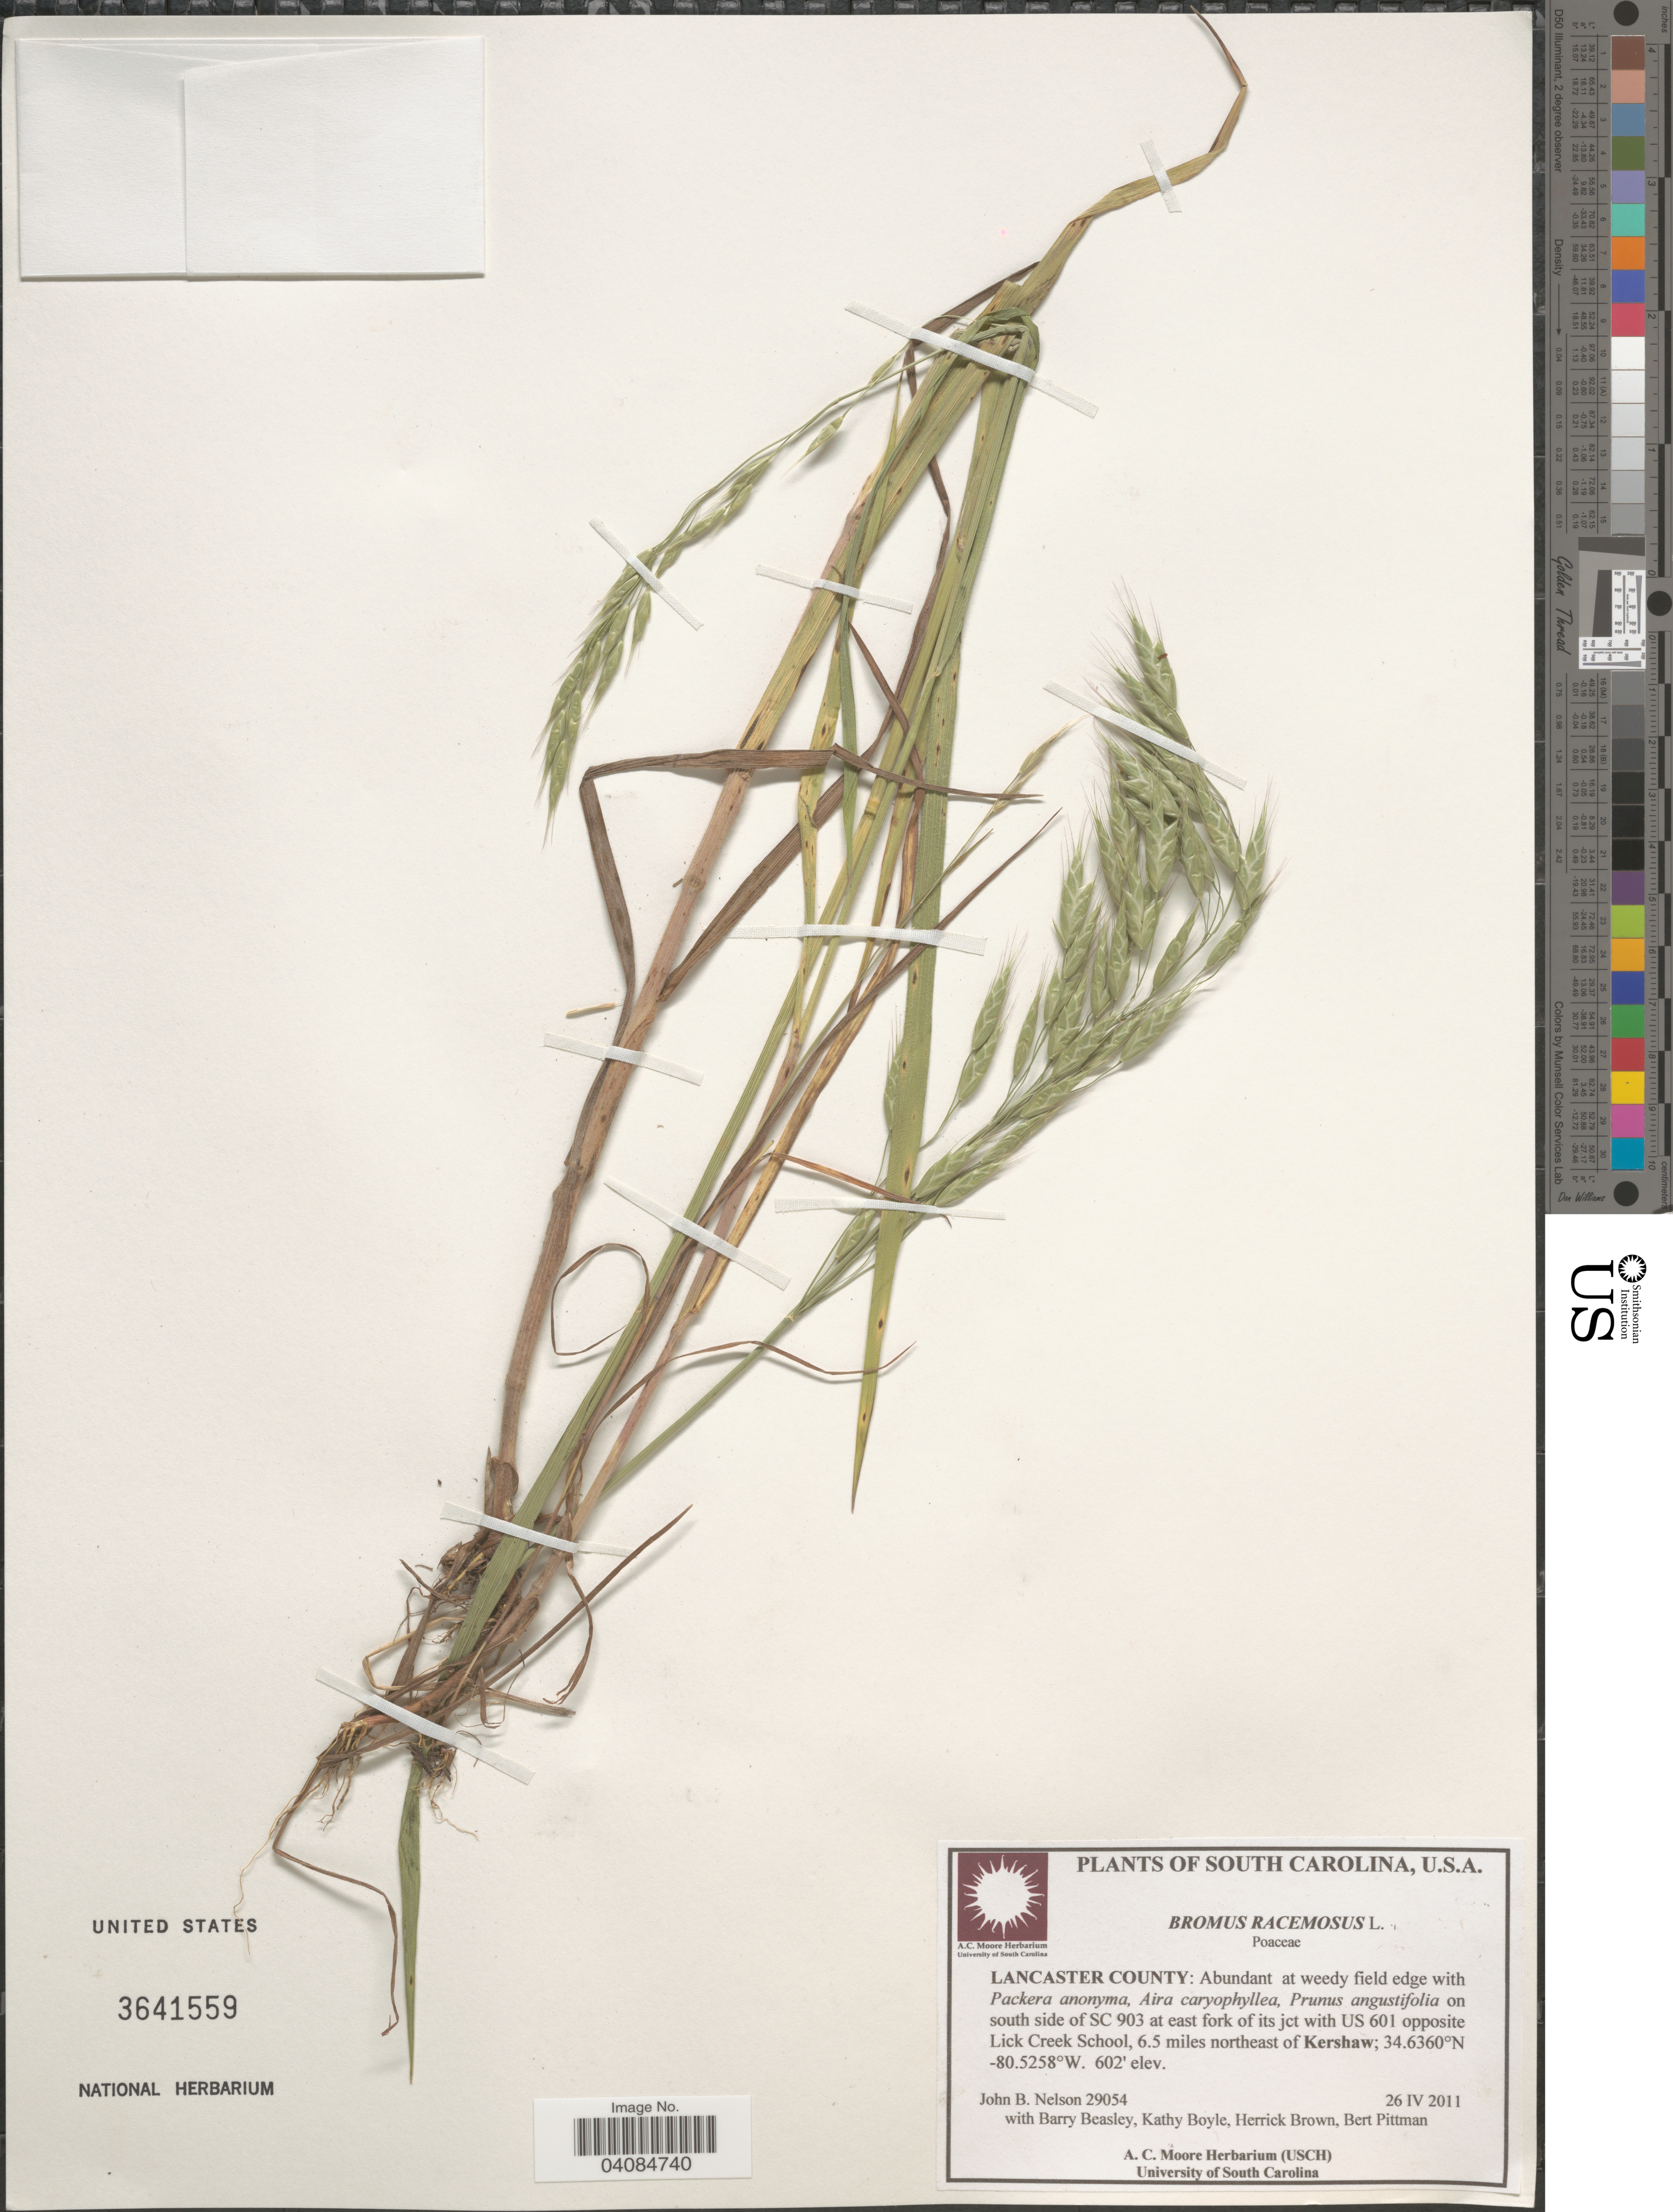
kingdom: Plantae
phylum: Tracheophyta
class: Liliopsida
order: Poales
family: Poaceae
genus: Bromus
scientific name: Bromus racemosus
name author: L.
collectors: J. B. Nelson, B. Beasley, K. Boyle, H. H. K. Brown & B. Pittman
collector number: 29054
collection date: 2011-04-26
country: United States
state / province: South Carolina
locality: Lancaster County: Abundant at weedy field edge. On south side of SC 903 at east fork of its jct with US 601 opposite Lick Creek School, 6.5 miles northeast of Kershaw.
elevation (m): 183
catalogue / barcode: US 3641559